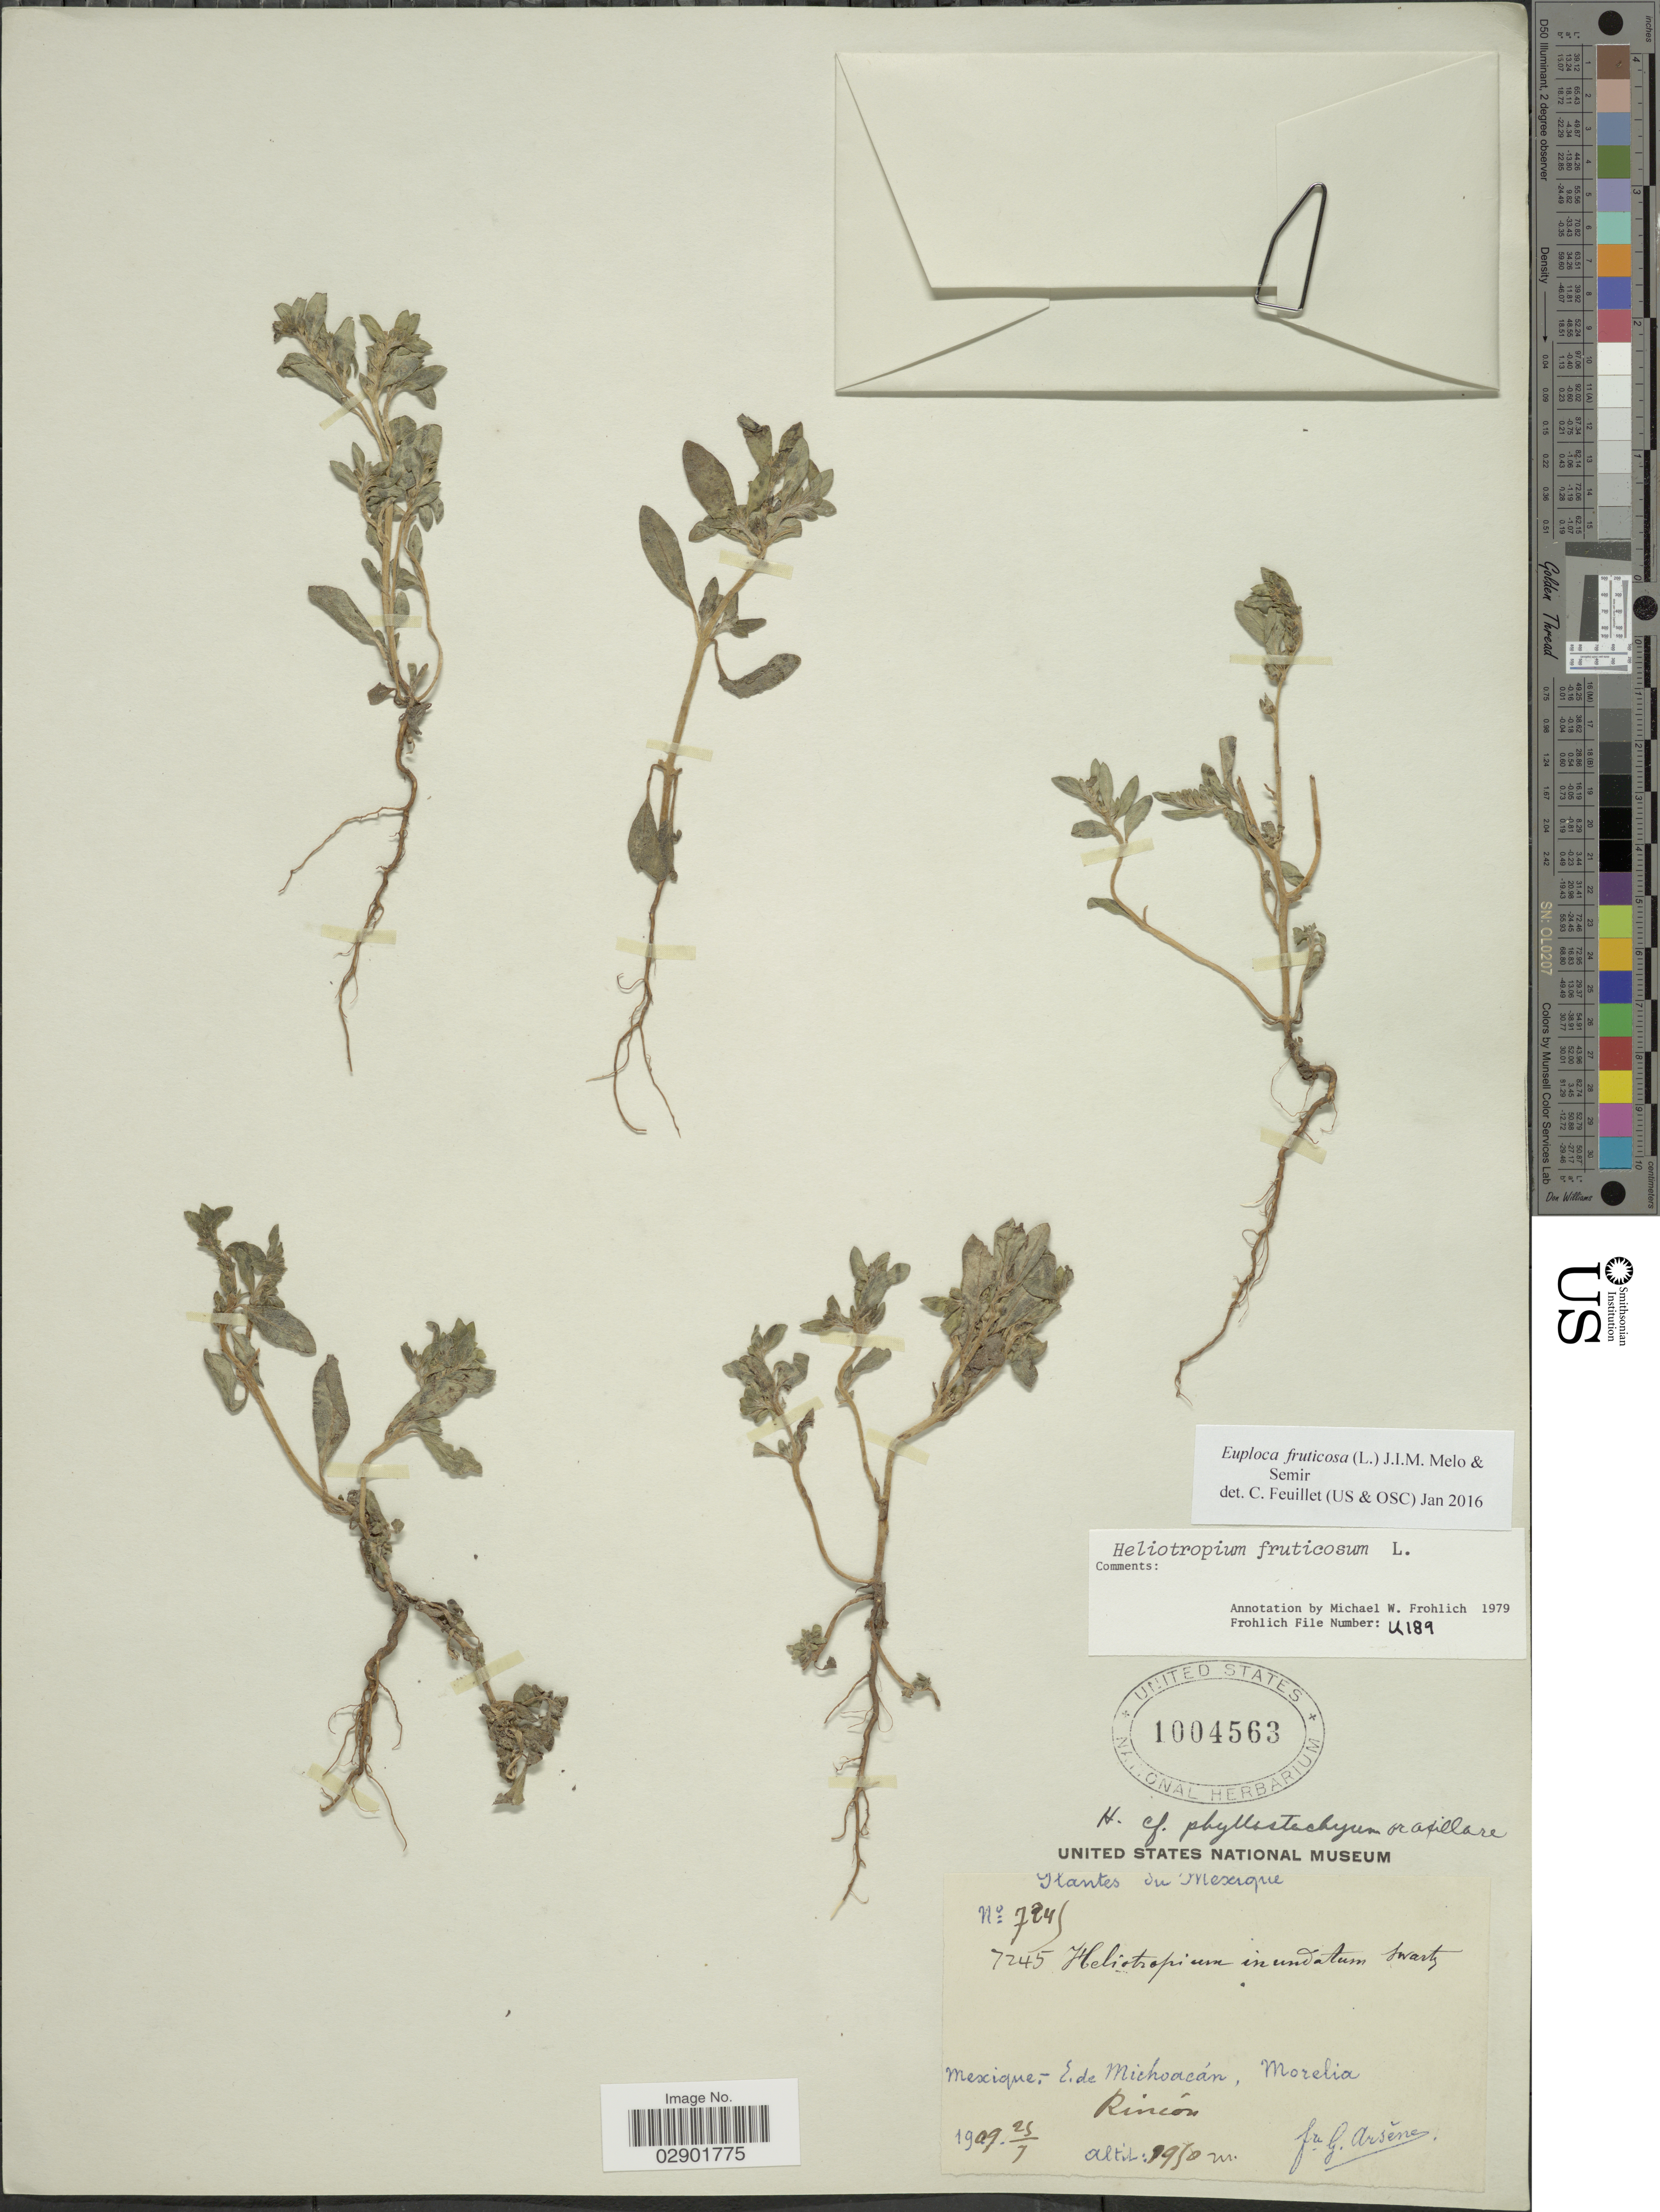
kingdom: Plantae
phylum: Tracheophyta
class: Magnoliopsida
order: Boraginales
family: Heliotropiaceae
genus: Euploca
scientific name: Euploca fruticosa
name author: (L.) J.I.M. Melo & Semir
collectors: Bro. G. Arsène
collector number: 7245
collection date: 1909-07-25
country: Mexico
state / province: Michoacán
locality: Morelia, Rincón.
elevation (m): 1950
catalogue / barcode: US 1004563